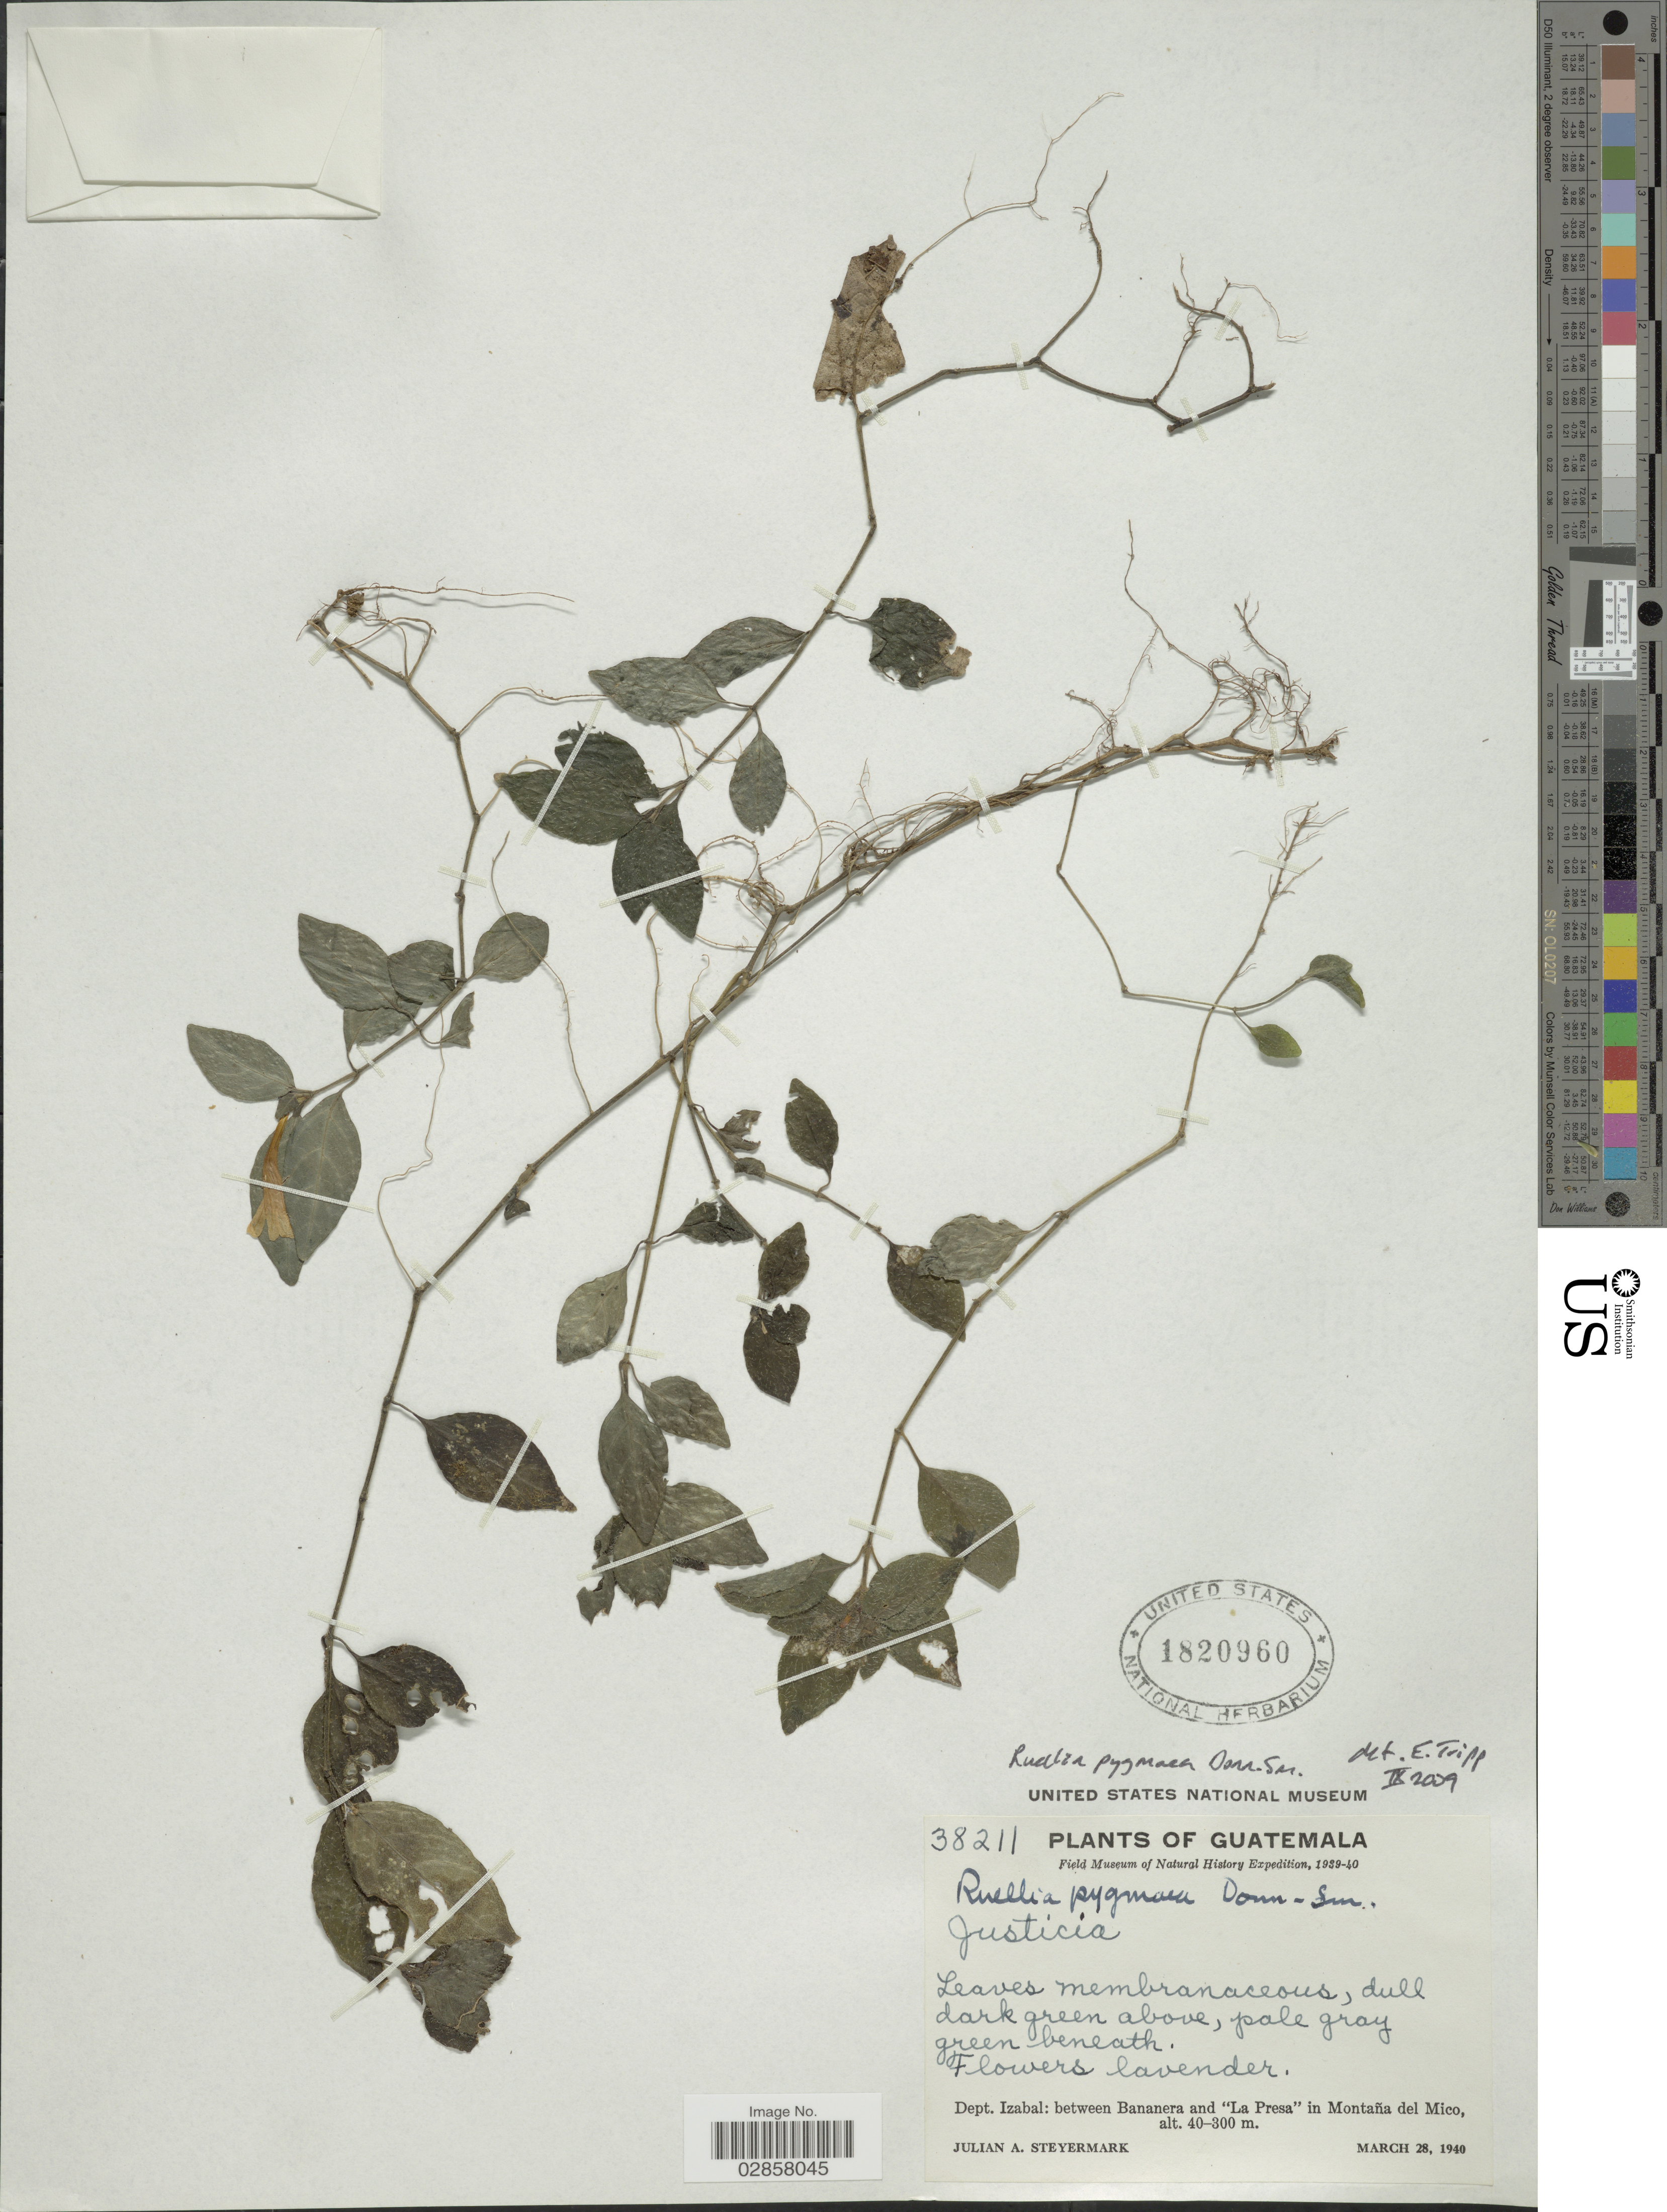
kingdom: Plantae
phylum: Tracheophyta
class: Magnoliopsida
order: Lamiales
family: Acanthaceae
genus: Ruellia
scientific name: Ruellia pygmaea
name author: Donn. Sm.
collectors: J. Steyermark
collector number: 38211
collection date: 1940-03-28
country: Guatemala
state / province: Izabal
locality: Dept. Izabal: between Bananera and "La Presa" in Montaña.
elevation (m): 40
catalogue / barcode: US 1820960